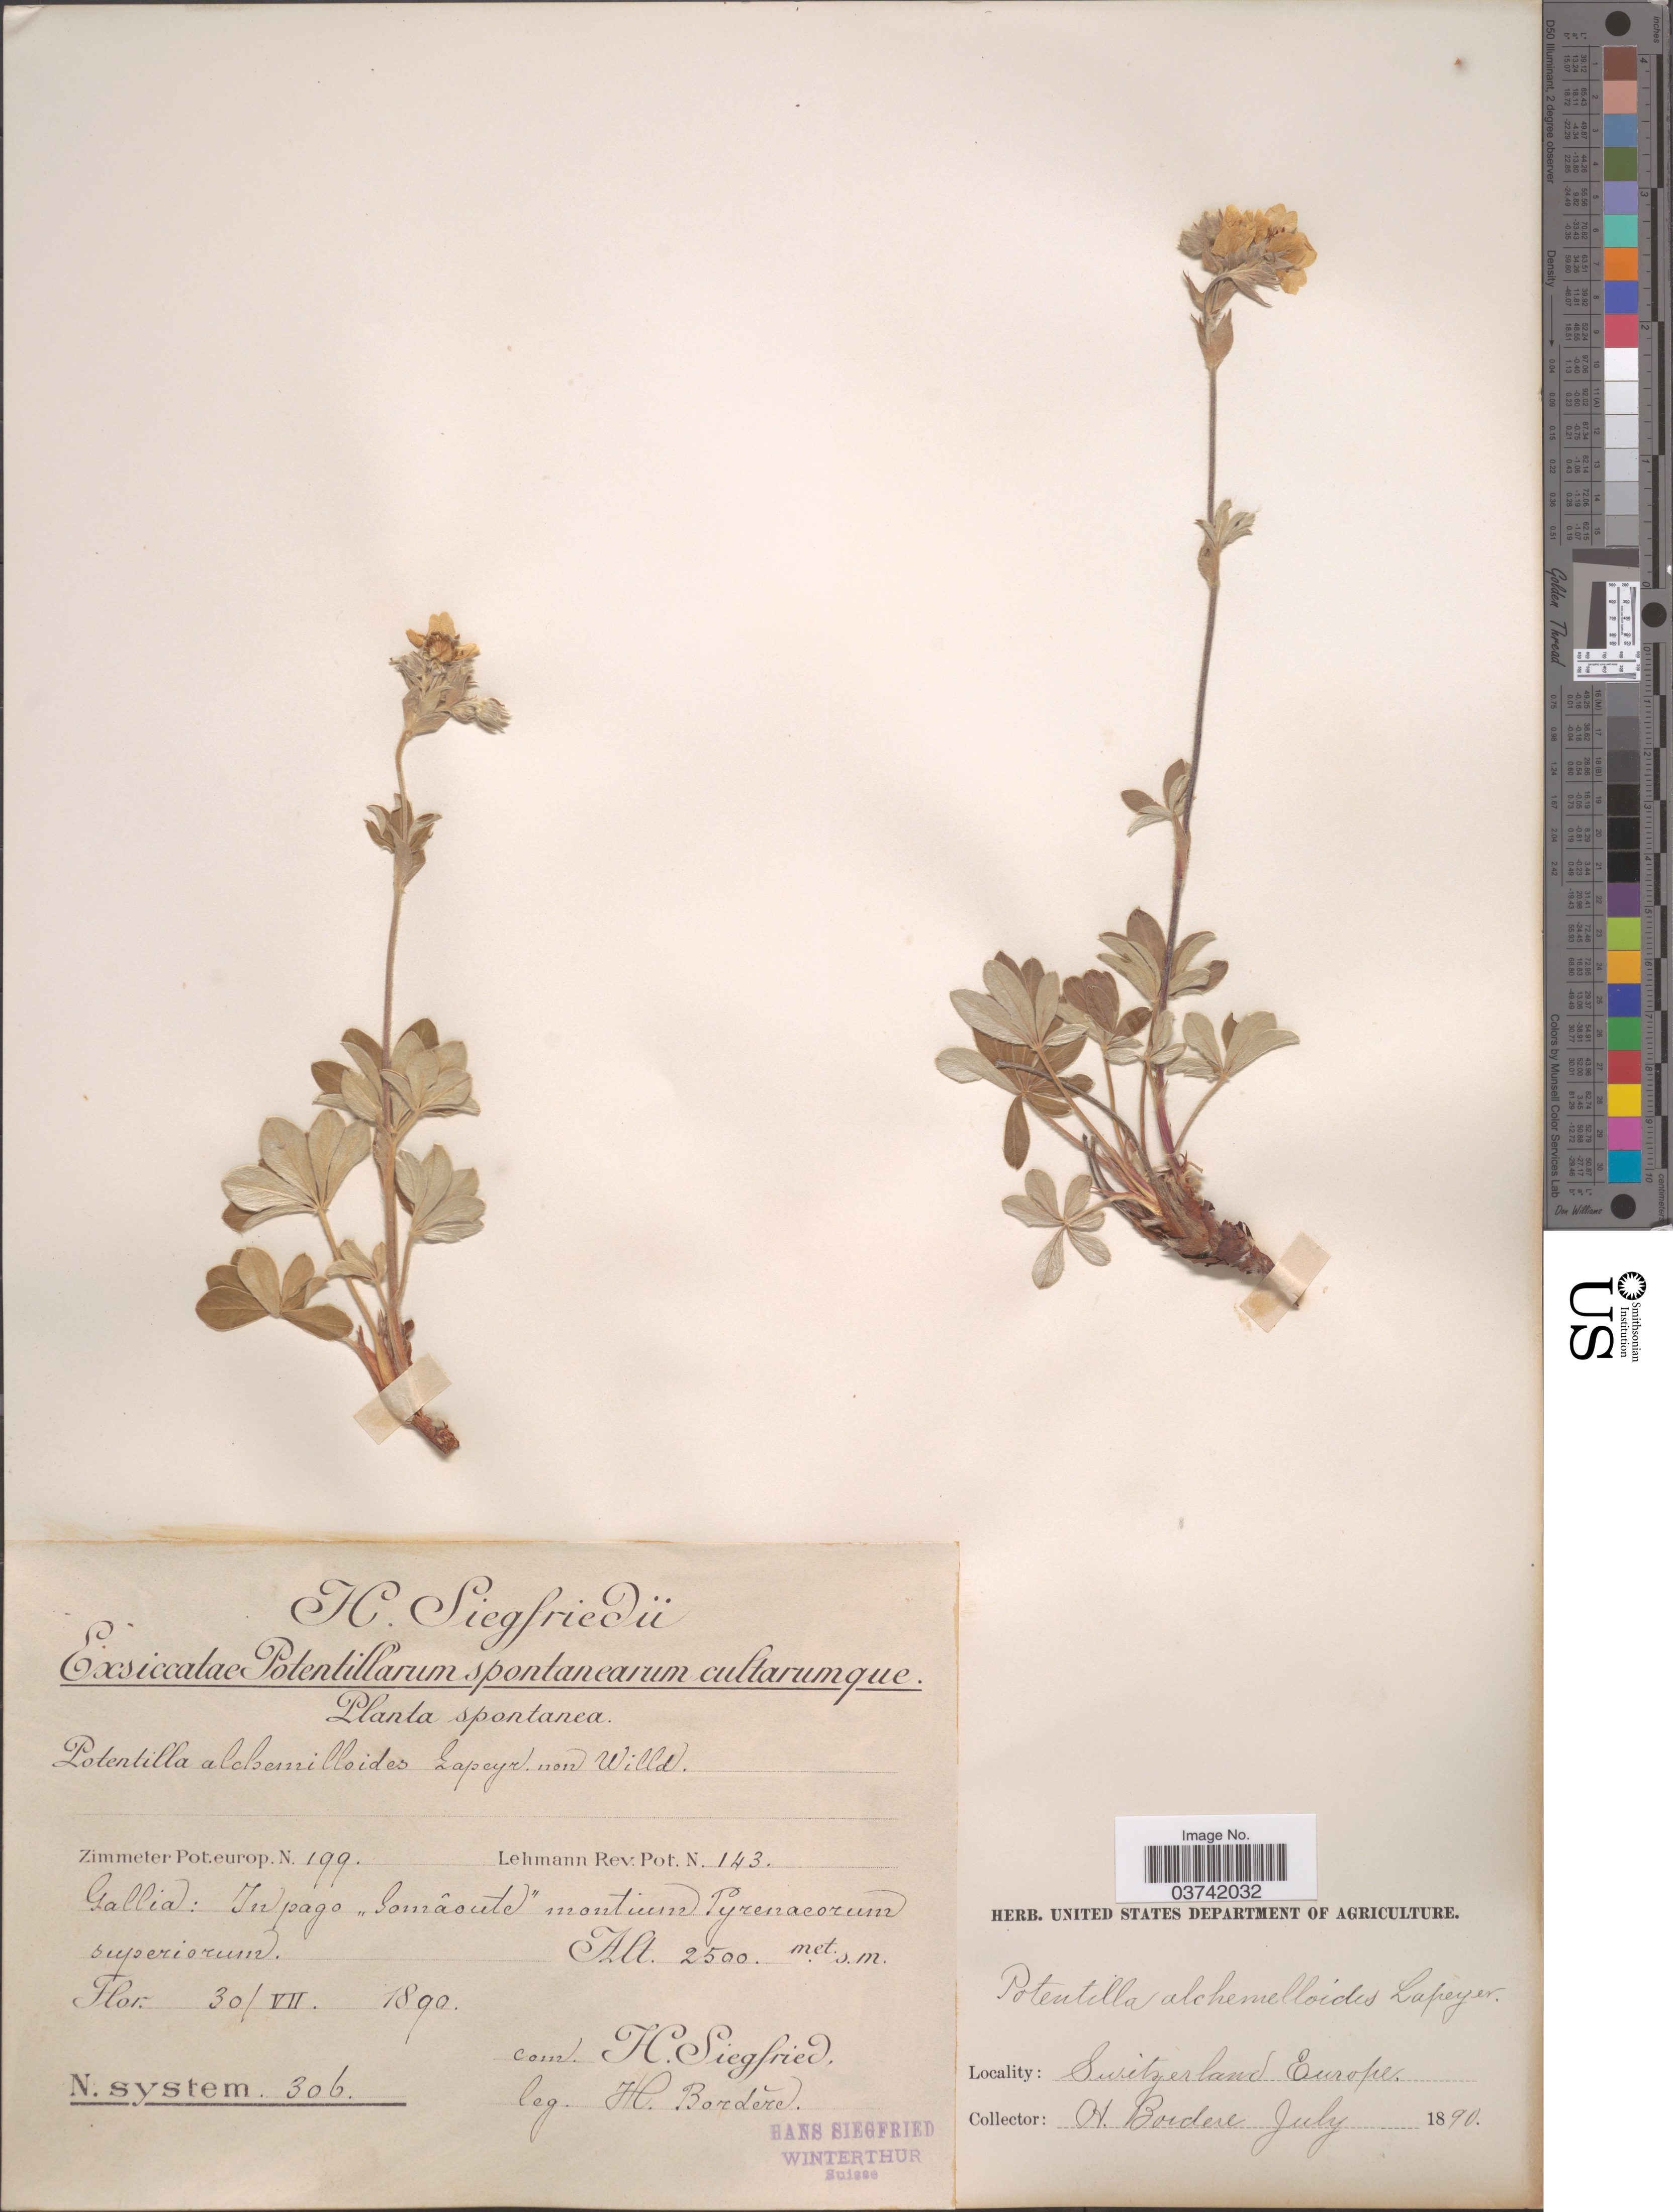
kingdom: Plantae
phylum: Tracheophyta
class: Magnoliopsida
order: Rosales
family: Rosaceae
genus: Potentilla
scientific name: Potentilla alchemilloides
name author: D.F.K. Schltdl.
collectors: H. Bordere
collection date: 1890-07-30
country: France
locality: Spontanea. Gallia: In pago "Somâoute" montium Pyrenacorum superiorume. Switzerland.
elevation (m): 2500